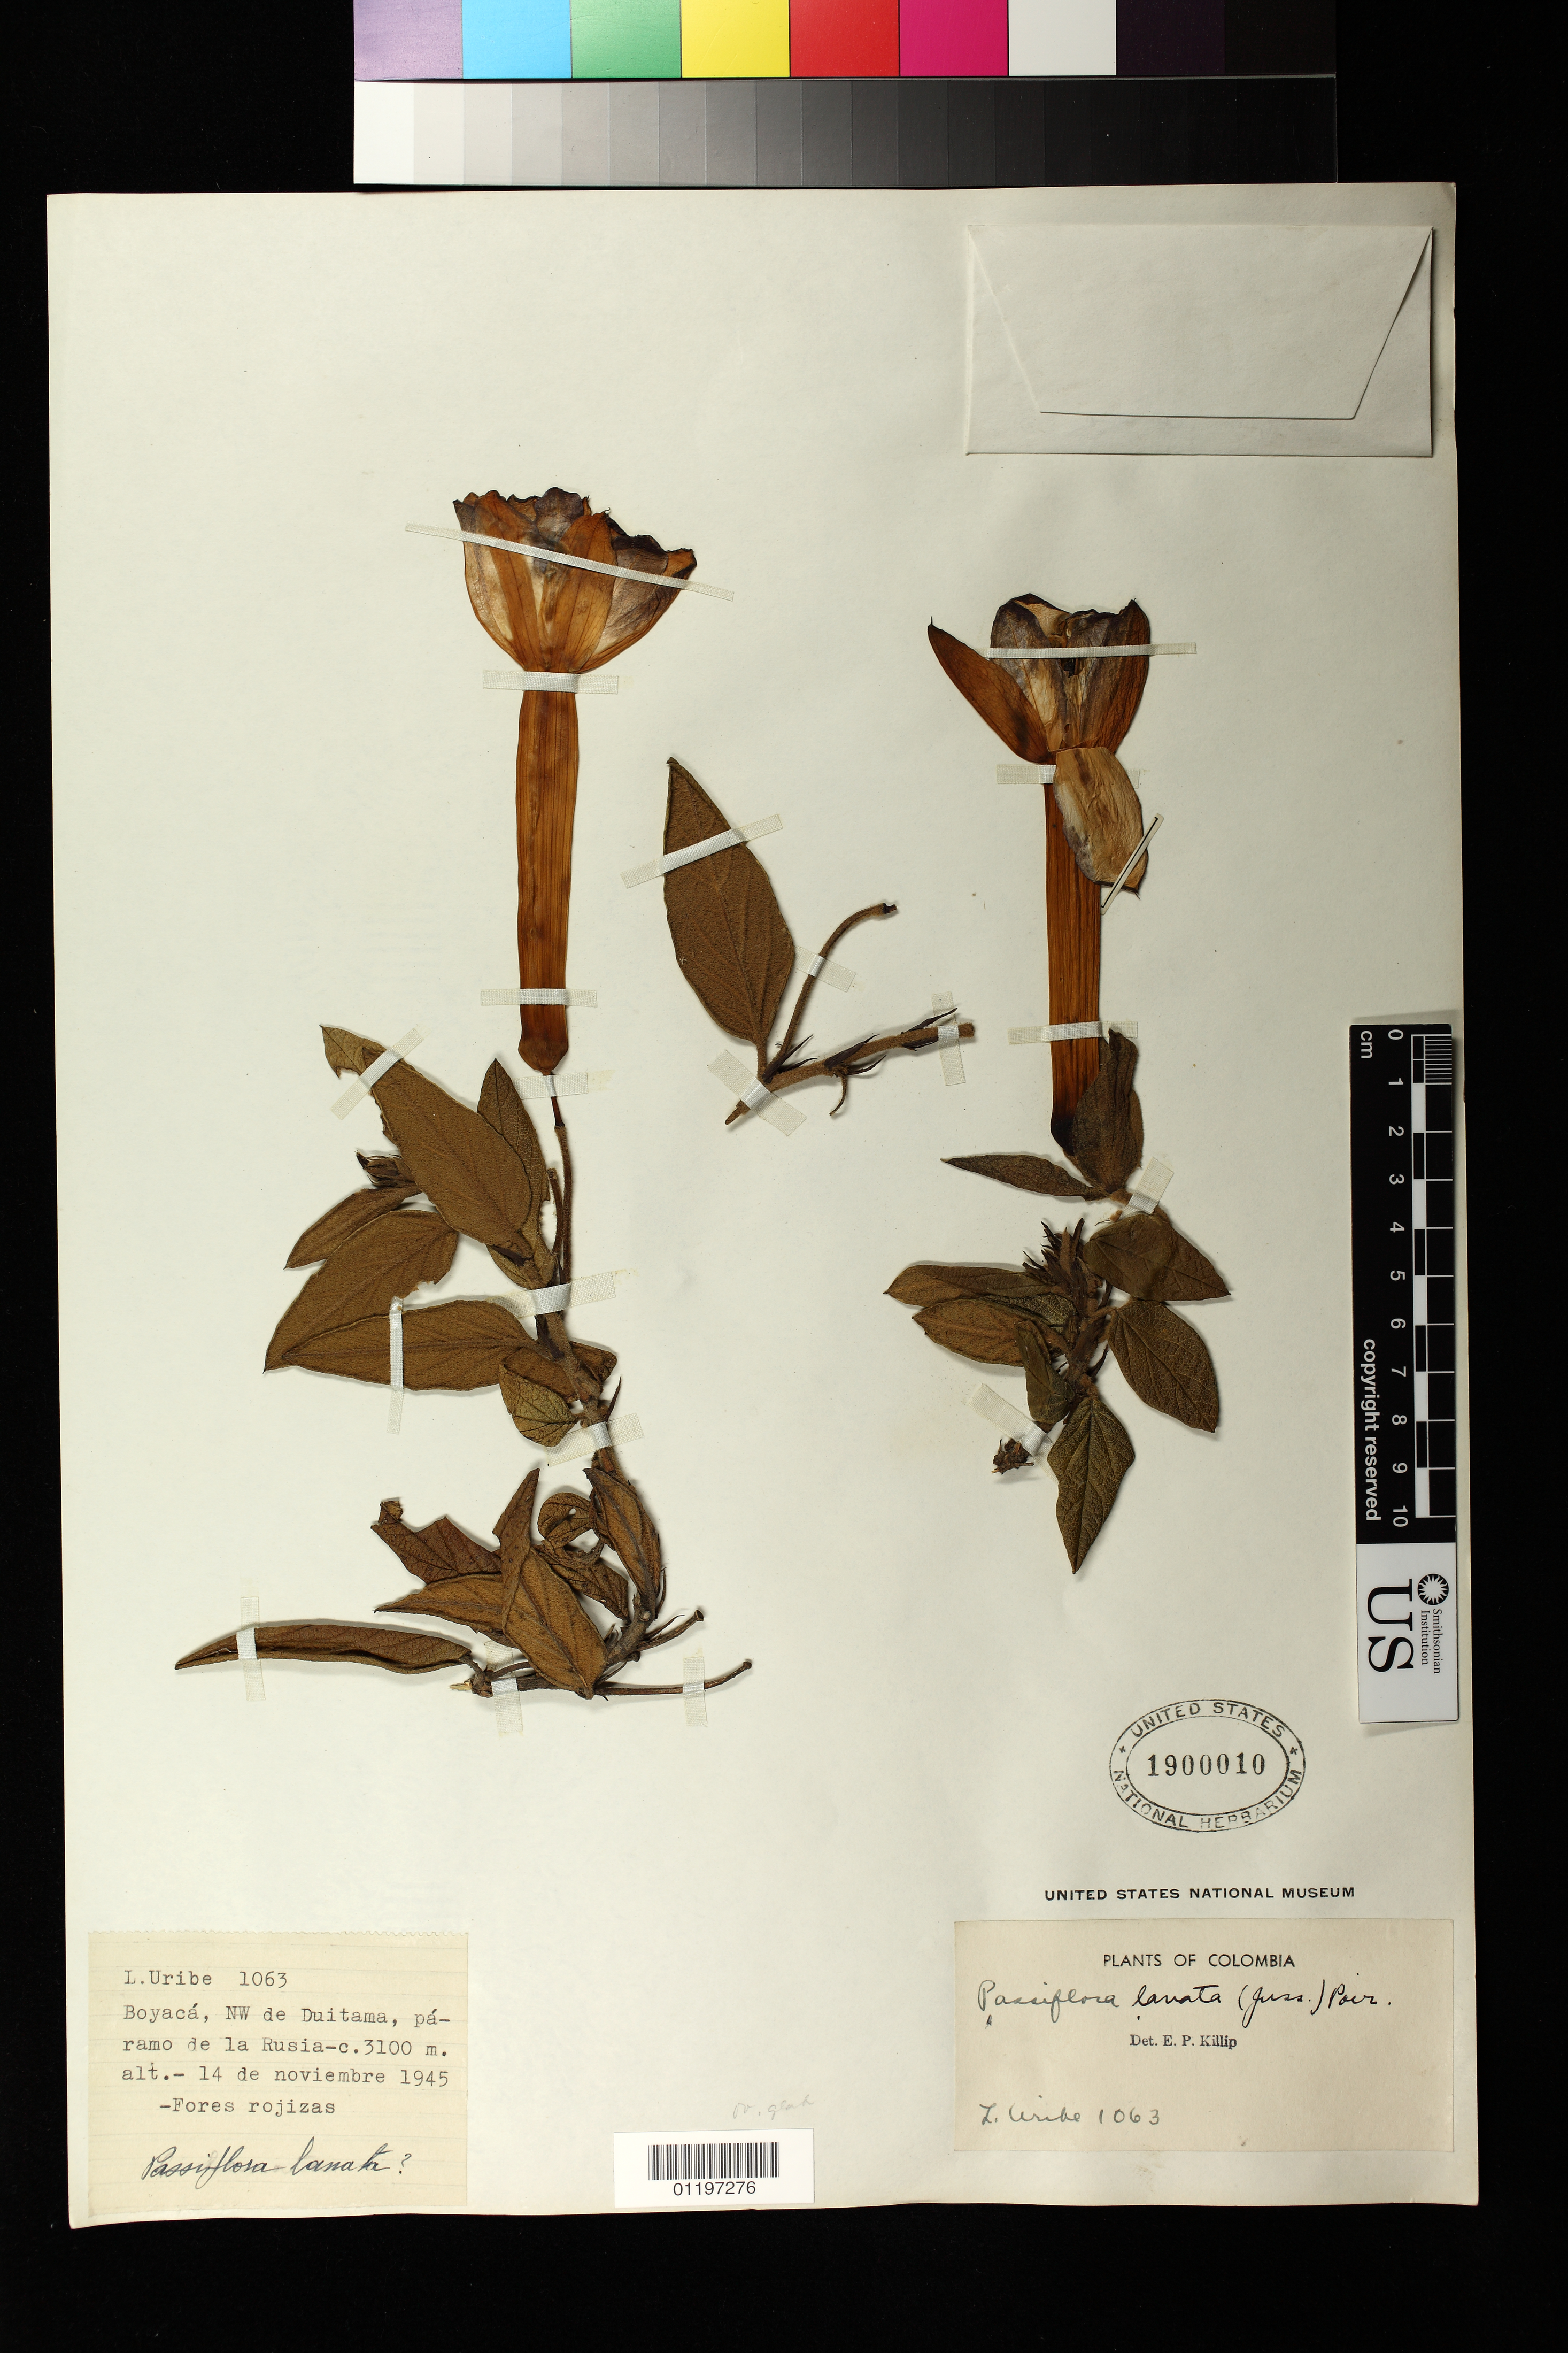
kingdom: Plantae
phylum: Tracheophyta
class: Magnoliopsida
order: Malpighiales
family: Passifloraceae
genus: Passiflora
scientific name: Passiflora lanata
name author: (Juss.) Poir.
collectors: L. Uribe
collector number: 1063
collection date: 1945-11-14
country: Colombia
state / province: Boyacá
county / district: Duitama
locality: NW de Duitama, páramo de la Rusia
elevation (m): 3100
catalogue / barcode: US 1900010